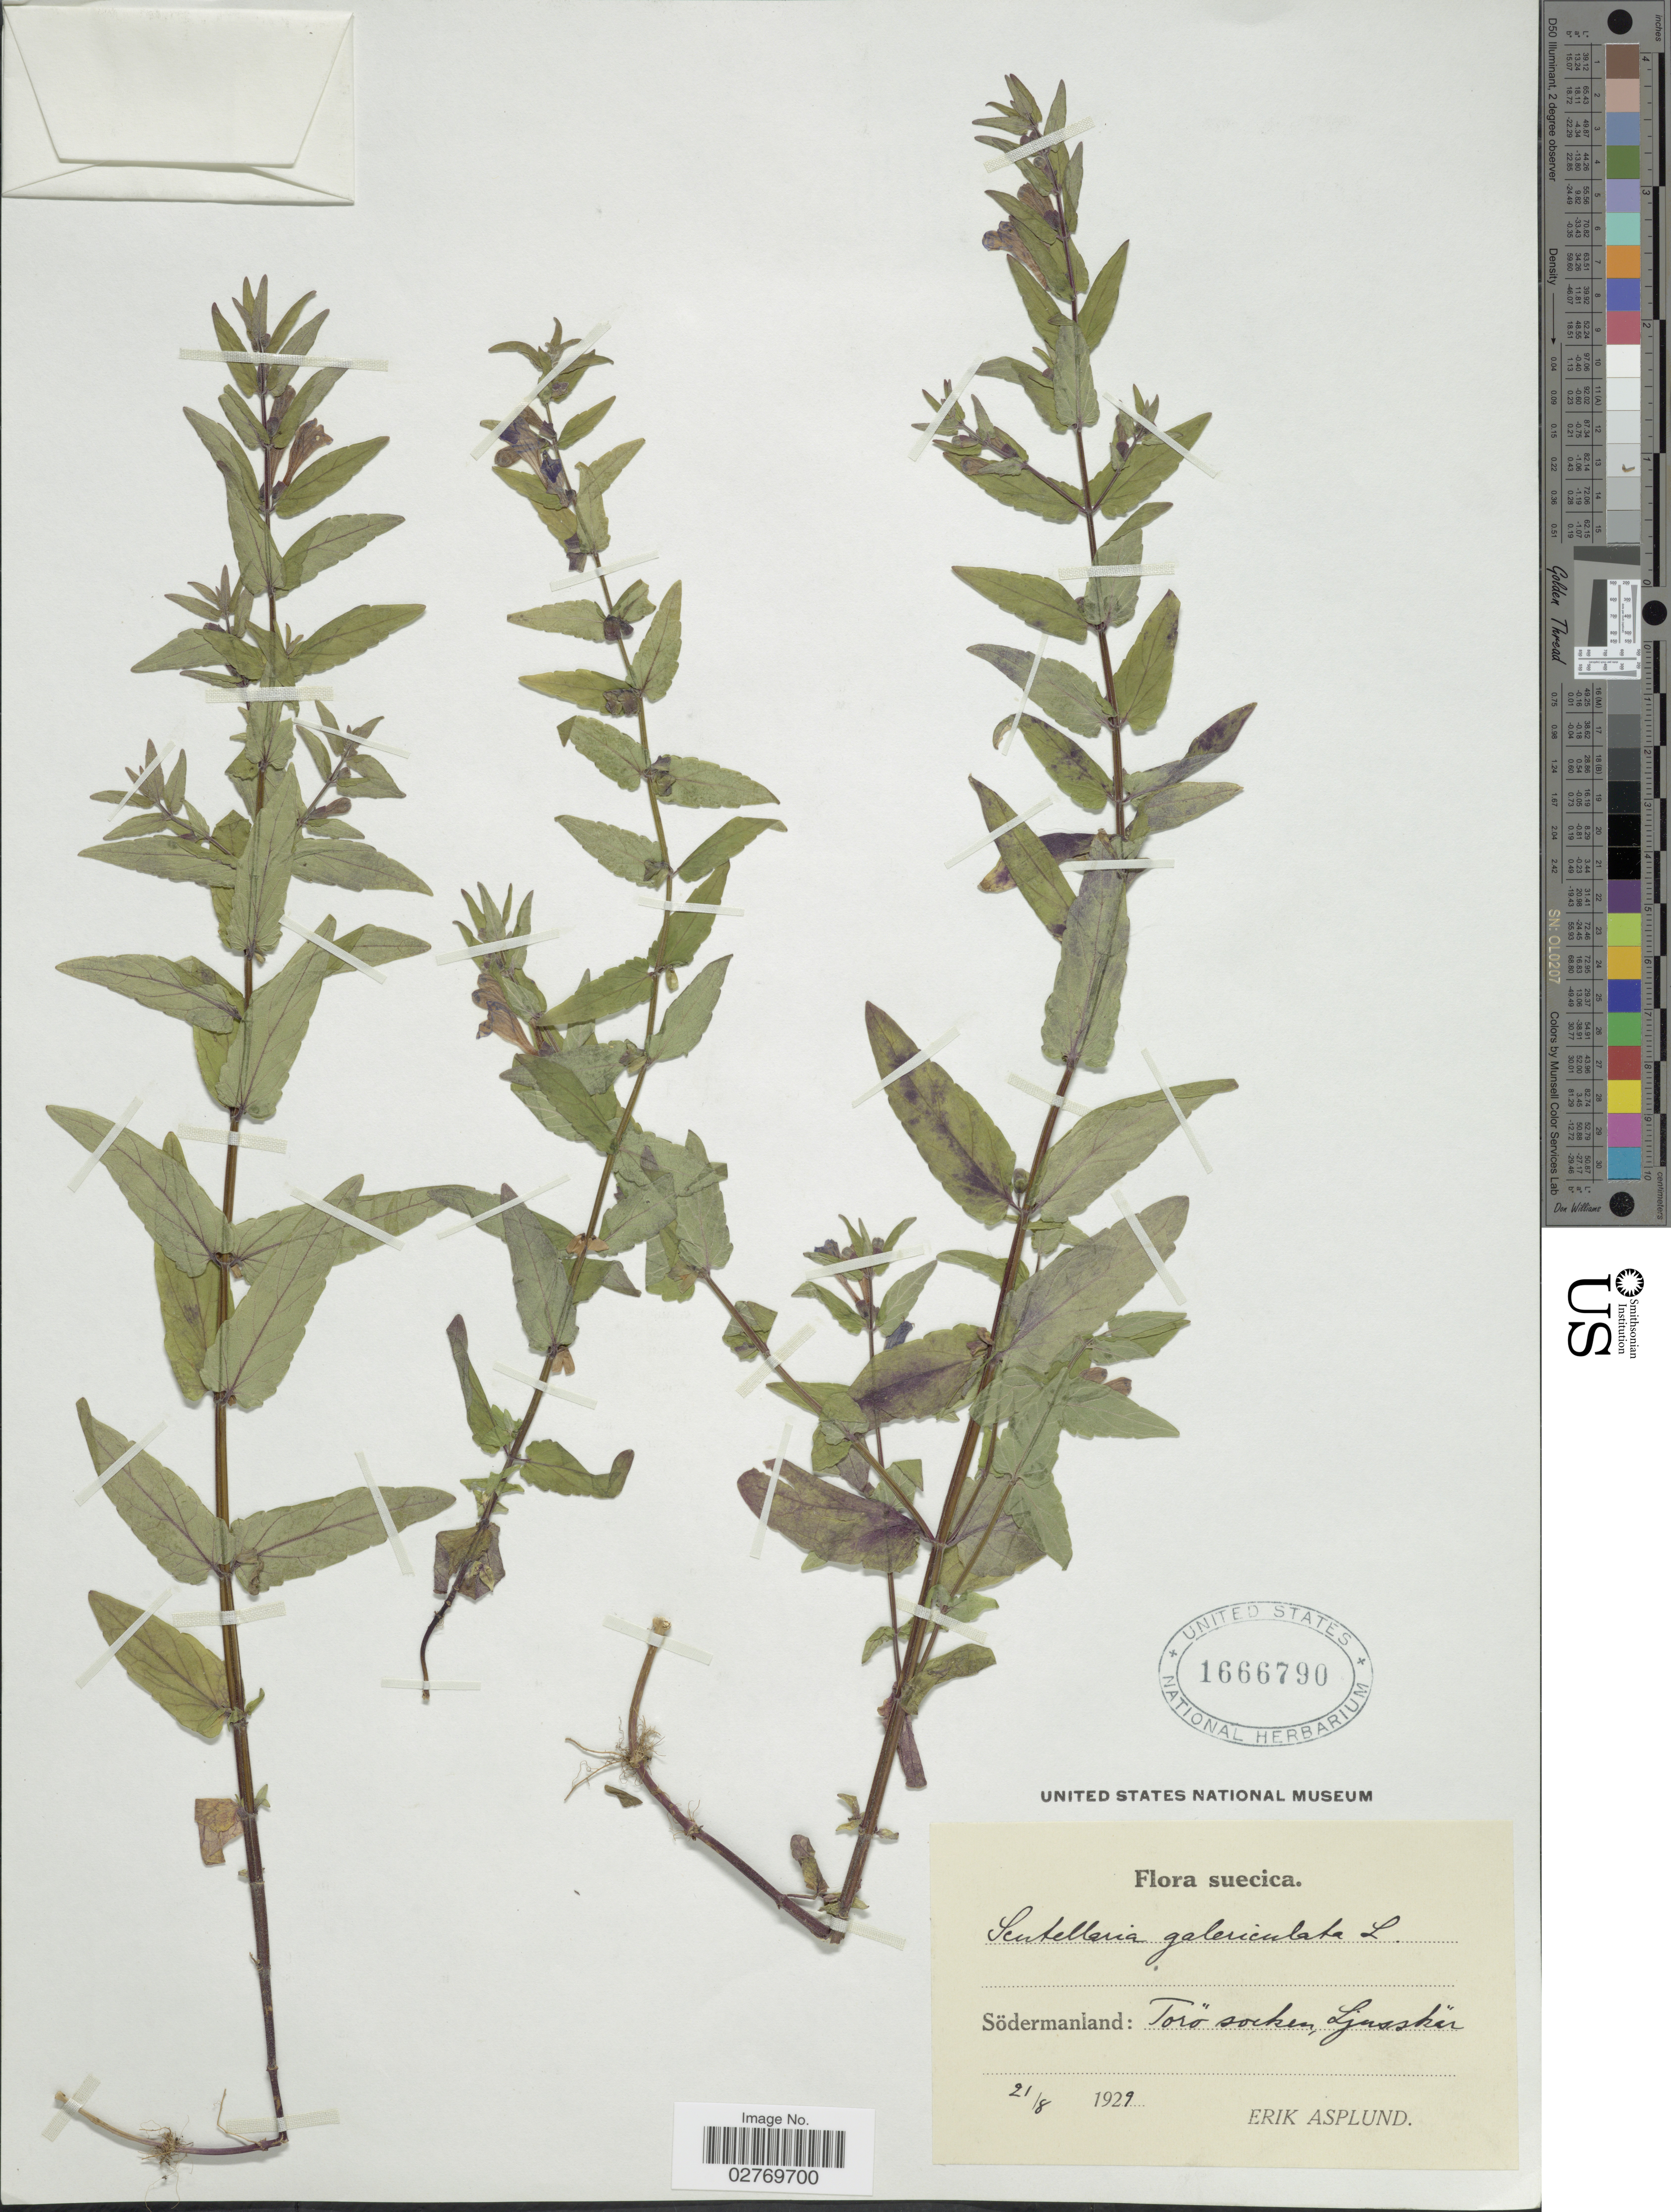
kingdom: Plantae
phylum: Tracheophyta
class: Magnoliopsida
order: Lamiales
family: Lamiaceae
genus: Scutellaria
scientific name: Scutellaria galericulata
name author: L.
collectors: E. Asplund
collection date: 1929-08-21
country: Sweden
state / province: Sodermanland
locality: Suecica. Torö socken, Ljinsshär.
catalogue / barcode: US 1666790